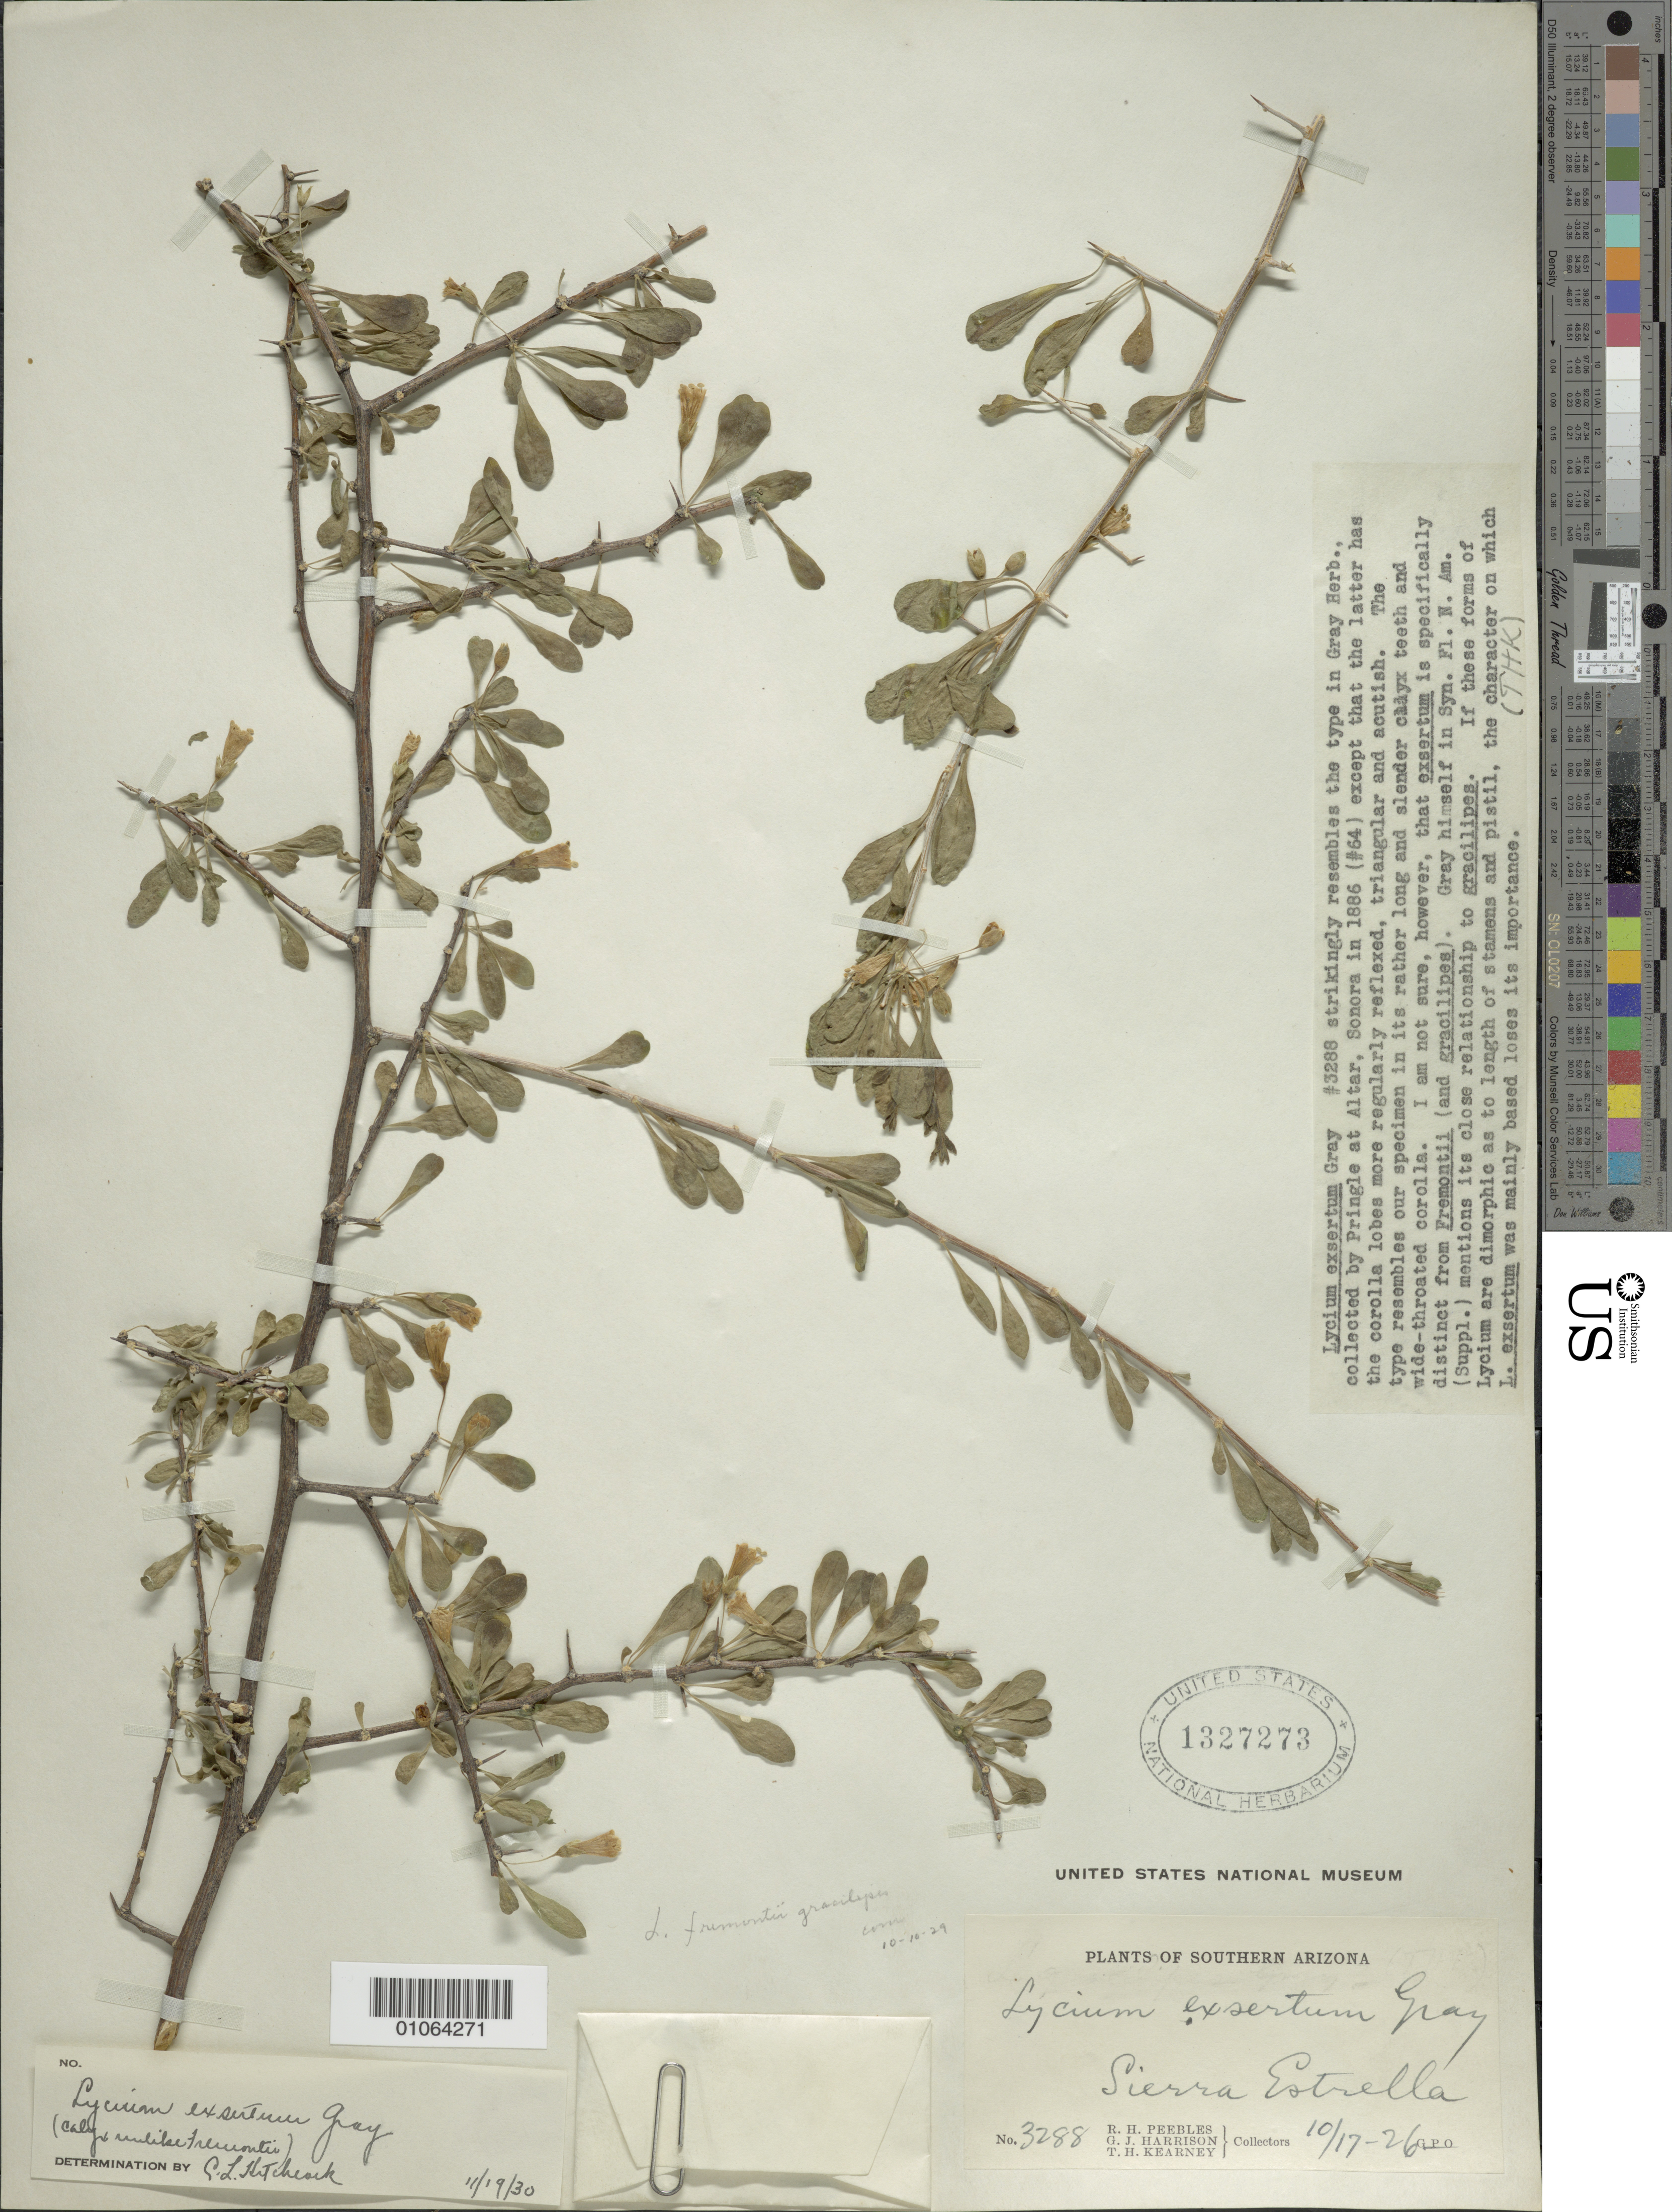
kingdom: Plantae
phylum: Tracheophyta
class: Magnoliopsida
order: Solanales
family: Solanaceae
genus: Lycium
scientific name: Lycium exsertum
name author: A. Gray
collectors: R. H. Peebles, G. J. Harrison & T. H. Kearney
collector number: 3288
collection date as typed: Transcribed d/m/y: 17/10/26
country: United States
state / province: Arizona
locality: Southern Arizona, Sierra Estrella.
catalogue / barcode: US 1327273